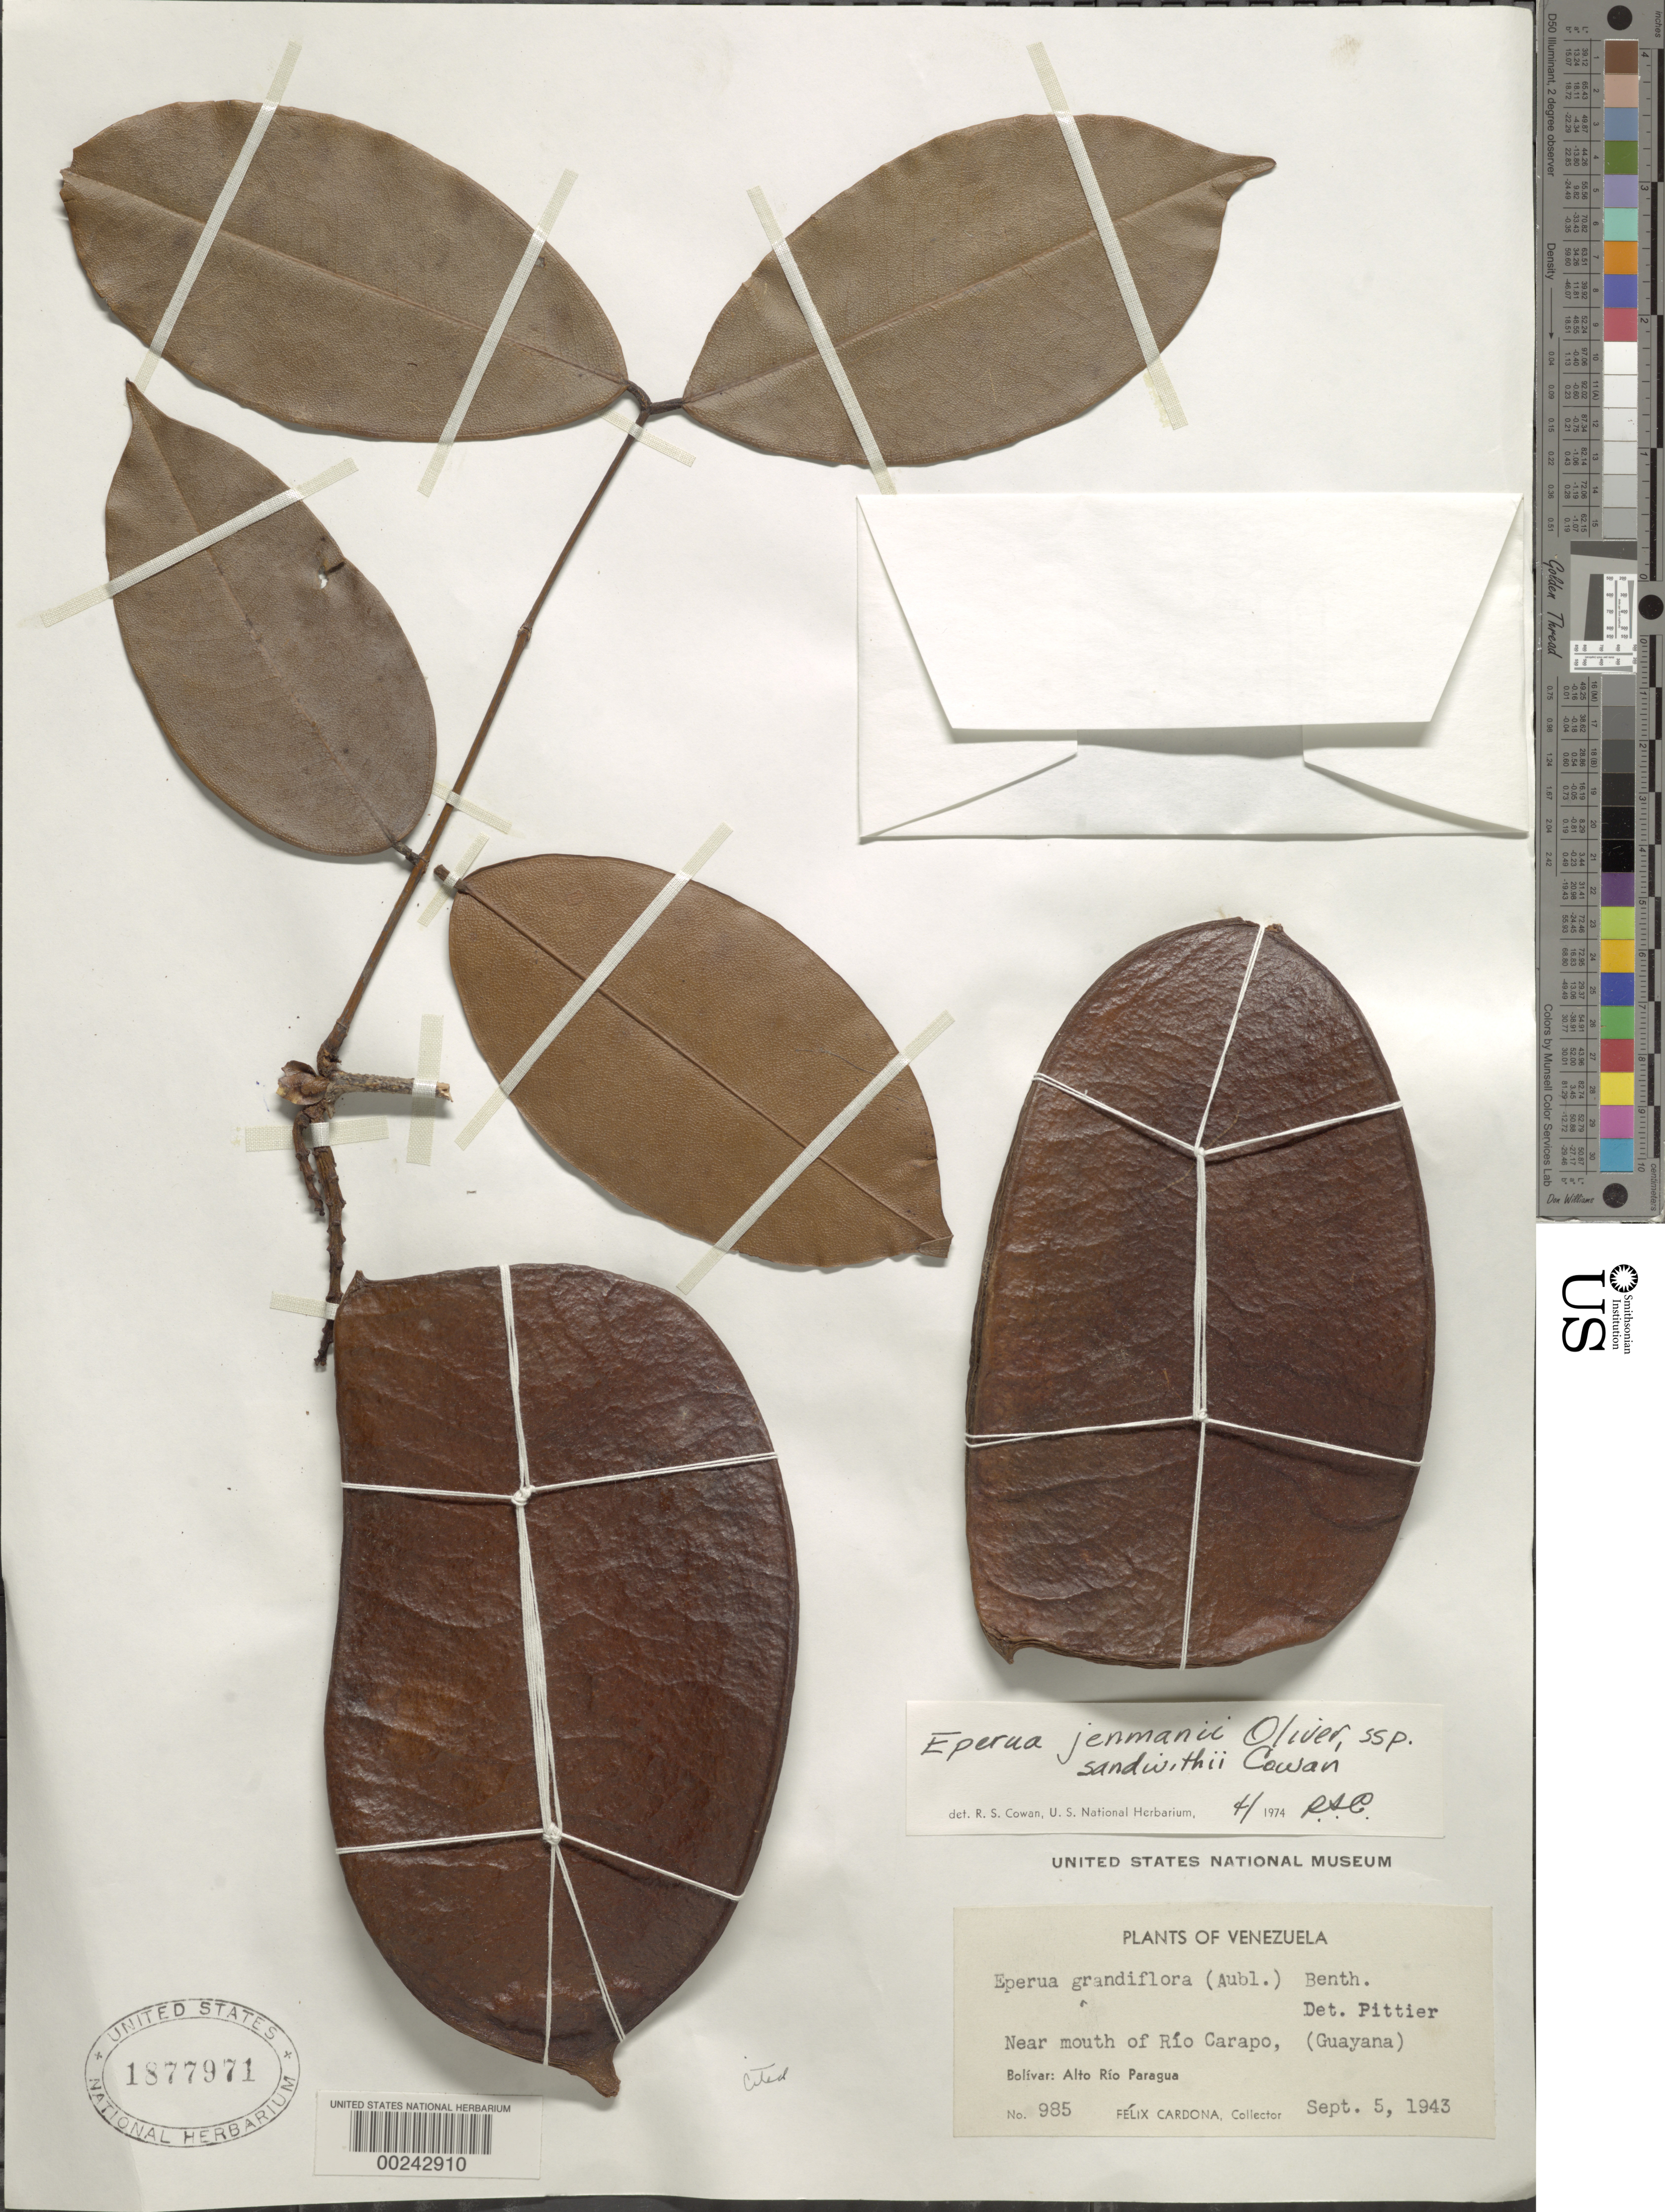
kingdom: Plantae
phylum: Tracheophyta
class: Magnoliopsida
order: Fabales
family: Fabaceae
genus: Eperua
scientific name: Eperua jenmanii subsp. sandwithii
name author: R.S. Cowan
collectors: F. Cardona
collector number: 985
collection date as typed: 05 Sep 1943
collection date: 1943-09-05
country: Venezuela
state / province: Bolivar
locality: Near mouth of rio carapo; alto rio paragua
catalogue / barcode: US 1877971